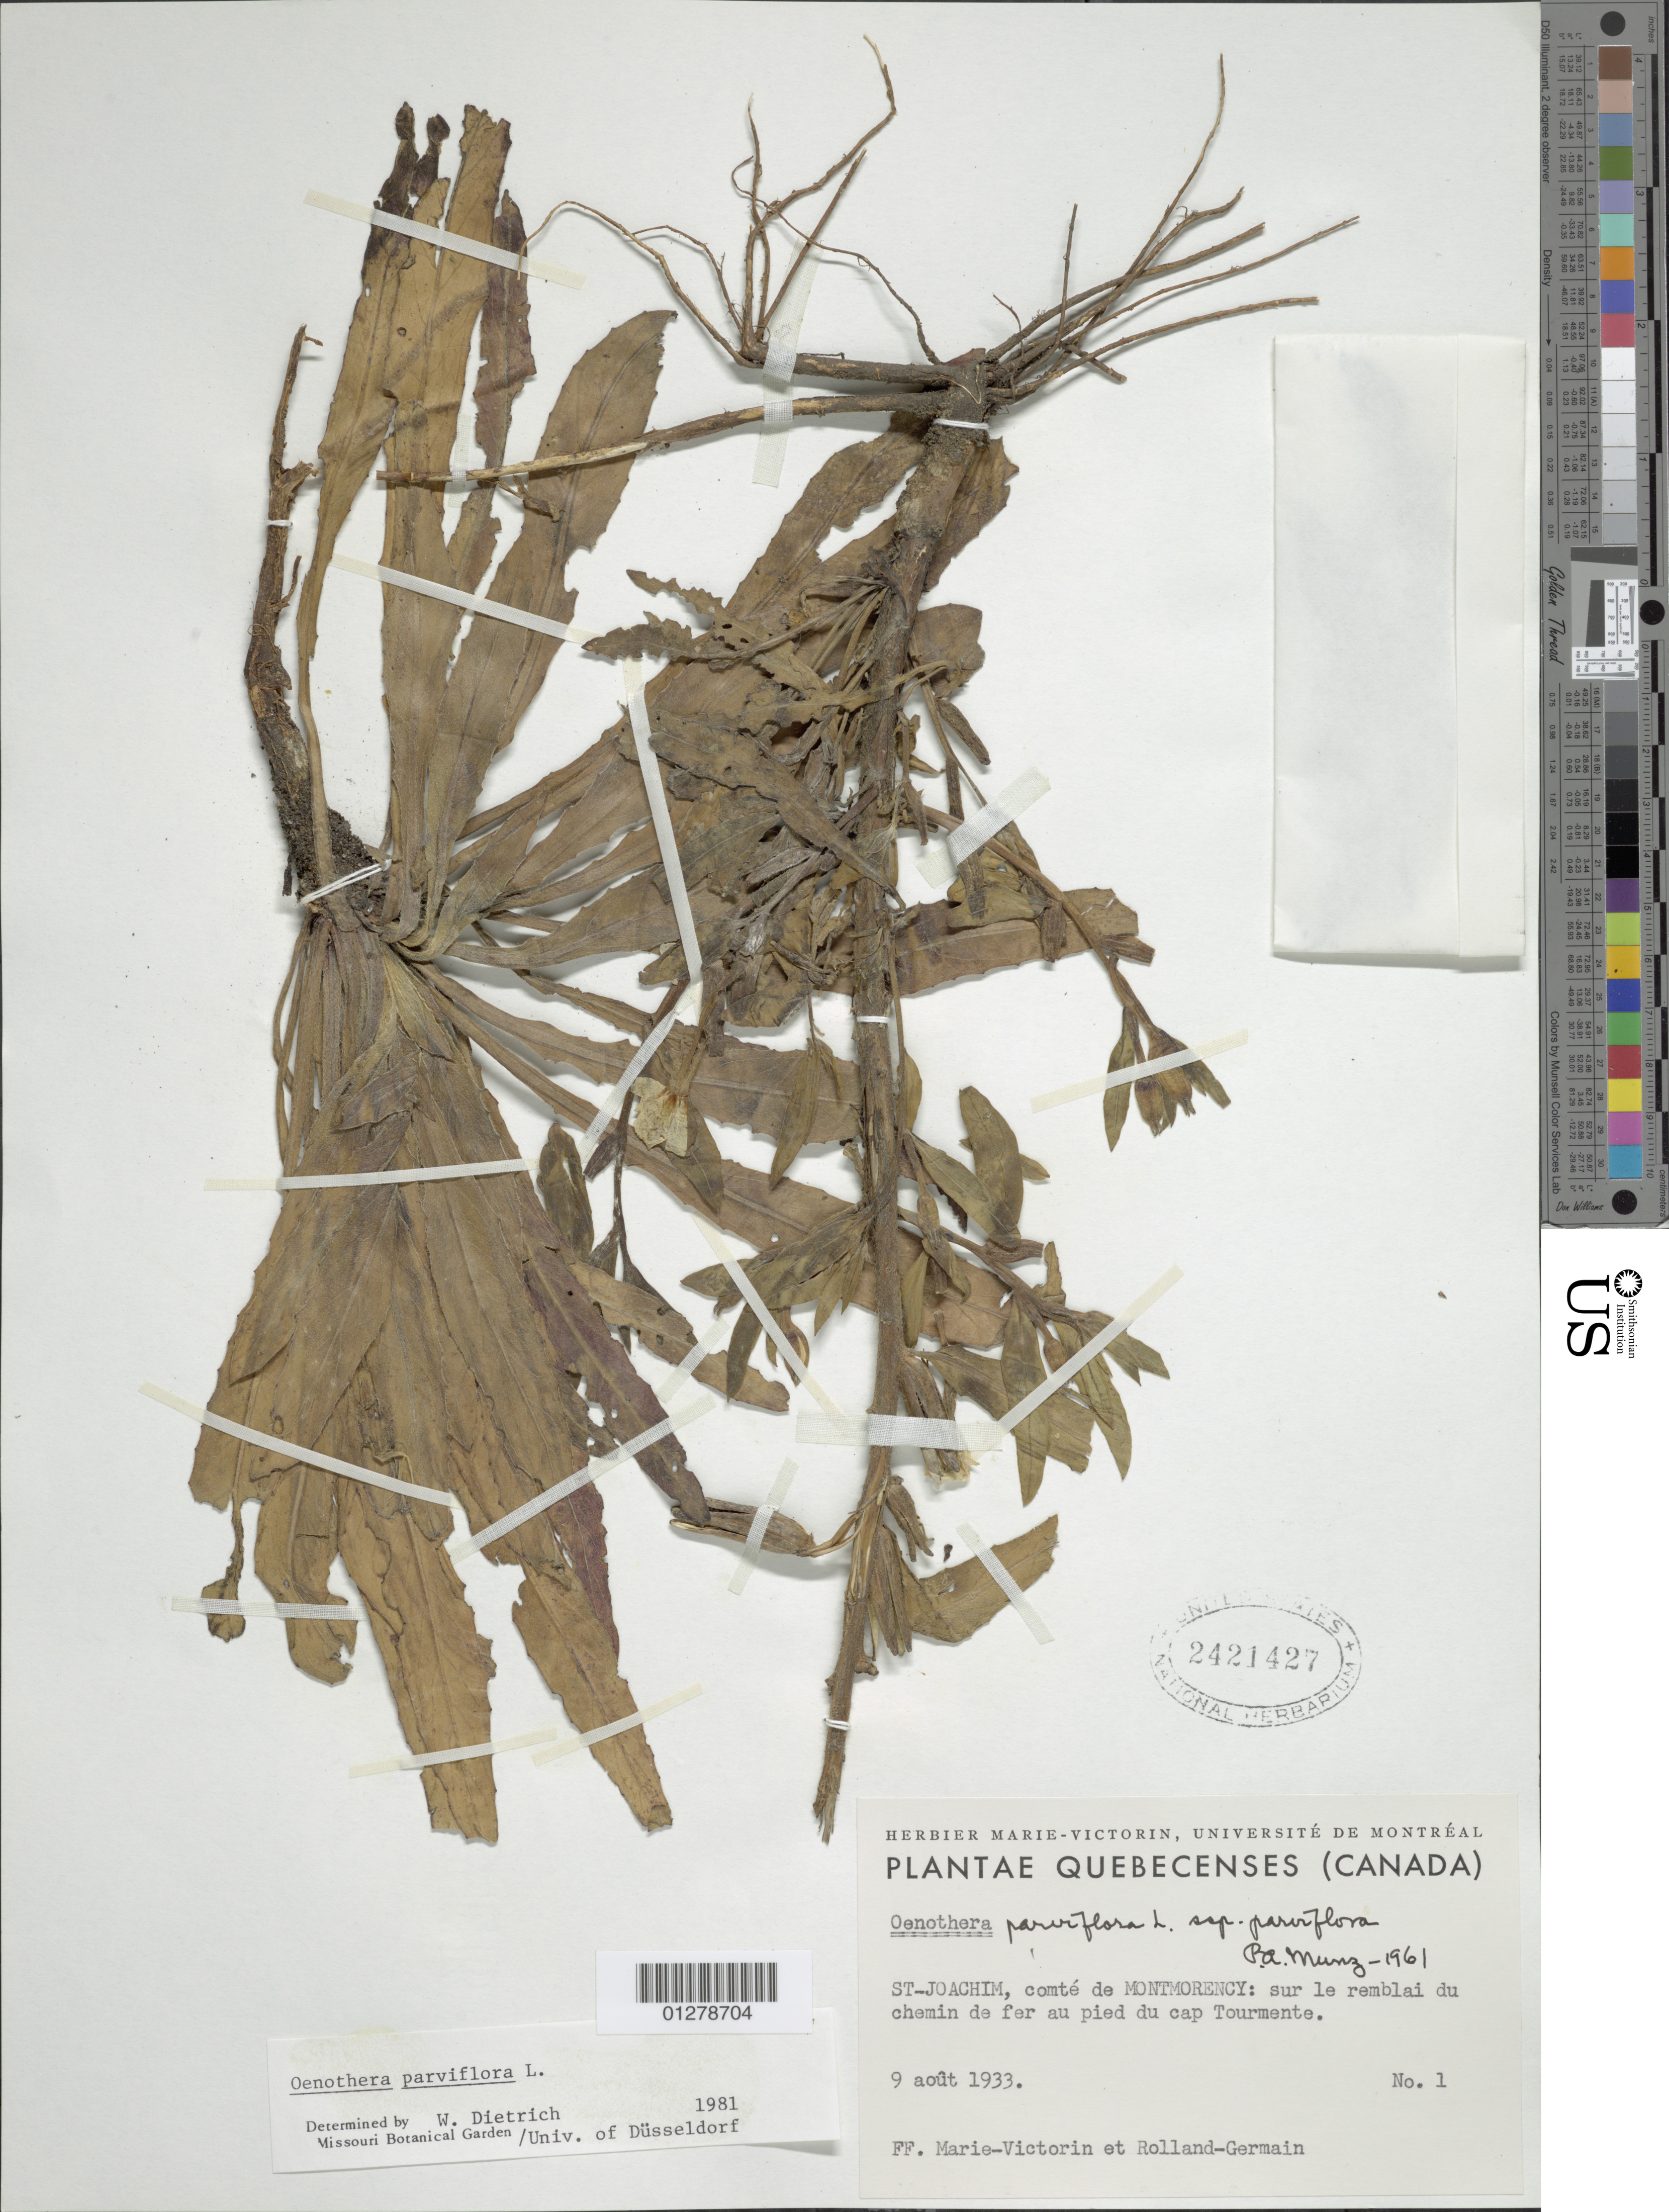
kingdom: Plantae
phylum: Tracheophyta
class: Magnoliopsida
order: Myrtales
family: Onagraceae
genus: Oenothera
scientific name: Oenothera parviflora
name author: L.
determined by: Dietrich, W.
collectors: Fr. Marie-Victorin & Rolland-Germain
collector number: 1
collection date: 1933-08-09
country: Canada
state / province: Quebec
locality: St. Joachim, comte de Montmorency.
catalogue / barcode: US 2421427